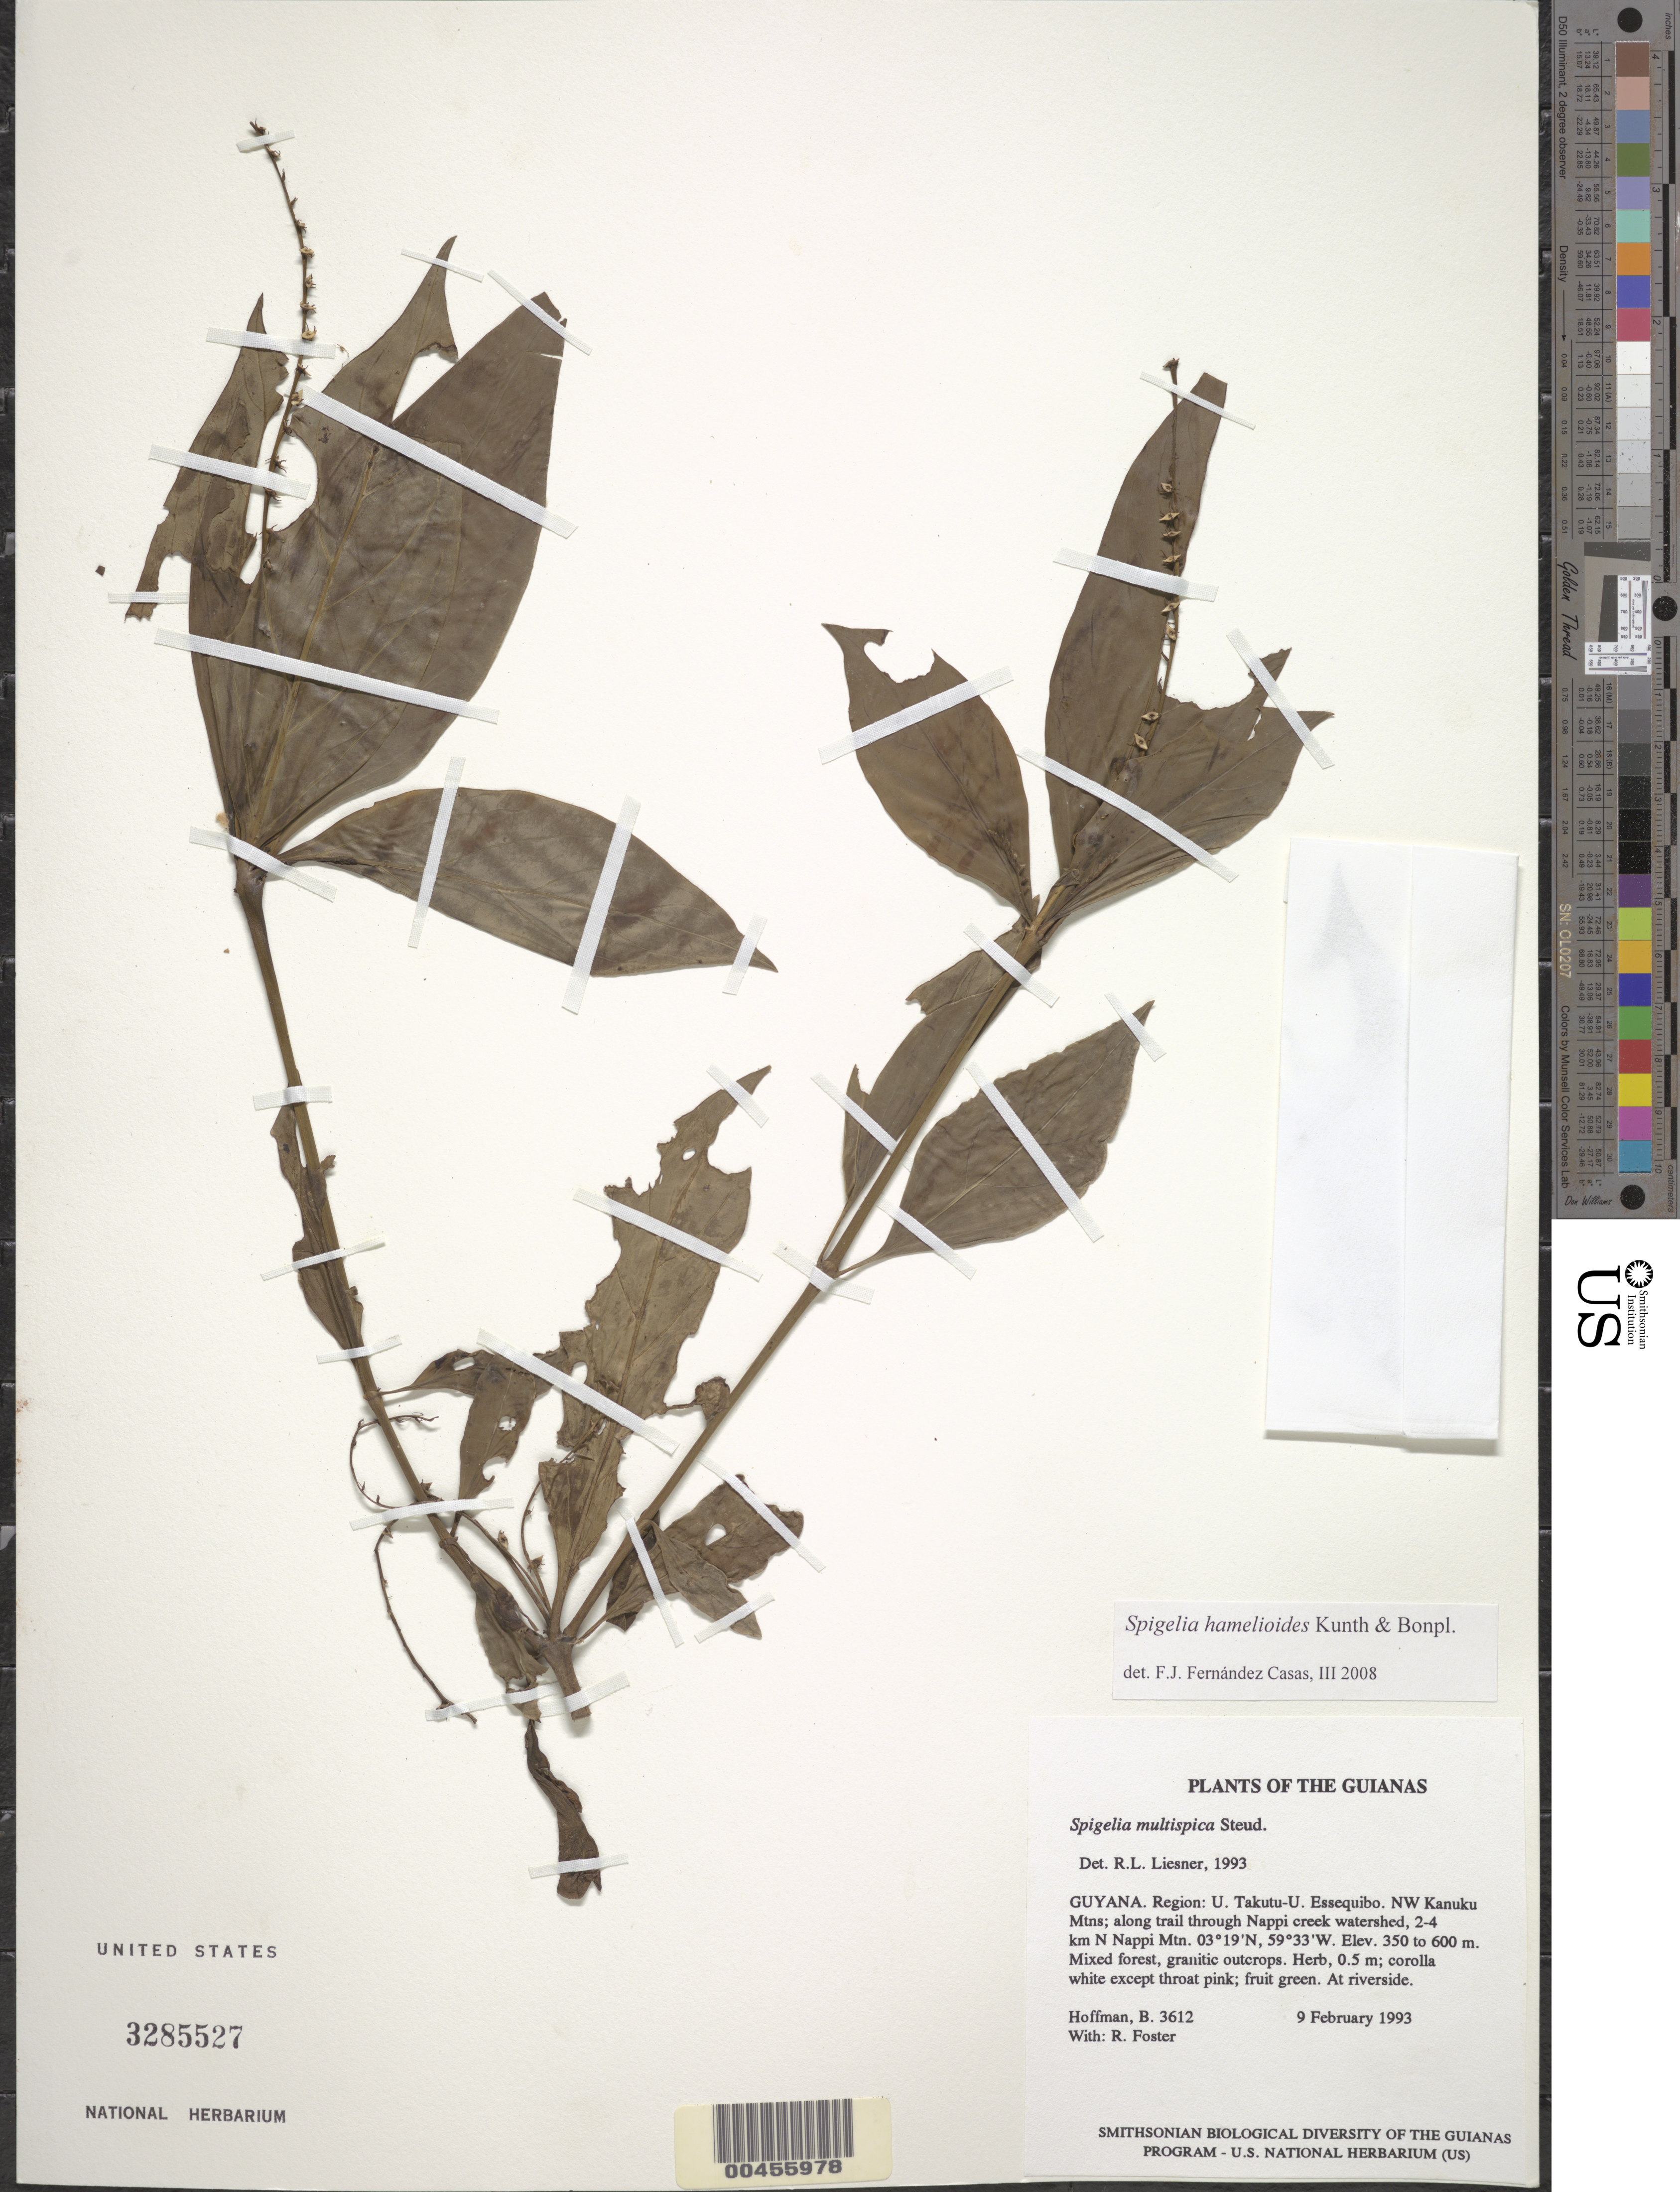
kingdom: Plantae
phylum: Tracheophyta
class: Magnoliopsida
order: Gentianales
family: Loganiaceae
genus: Spigelia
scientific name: Spigelia hamelioides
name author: Kunth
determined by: Fernández Casas, F. J.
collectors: B. Hoffman & R. Foster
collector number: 3612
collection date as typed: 9 February 1993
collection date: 1993-02-09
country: Guyana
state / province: U. Takutu-U. Essequibo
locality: NW Kanuku Mountains; along trail through Nappi creek watershed, 2-4 km N of Nappi Mountain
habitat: Mixed forest, granitic outcrops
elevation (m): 350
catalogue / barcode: US 3285527